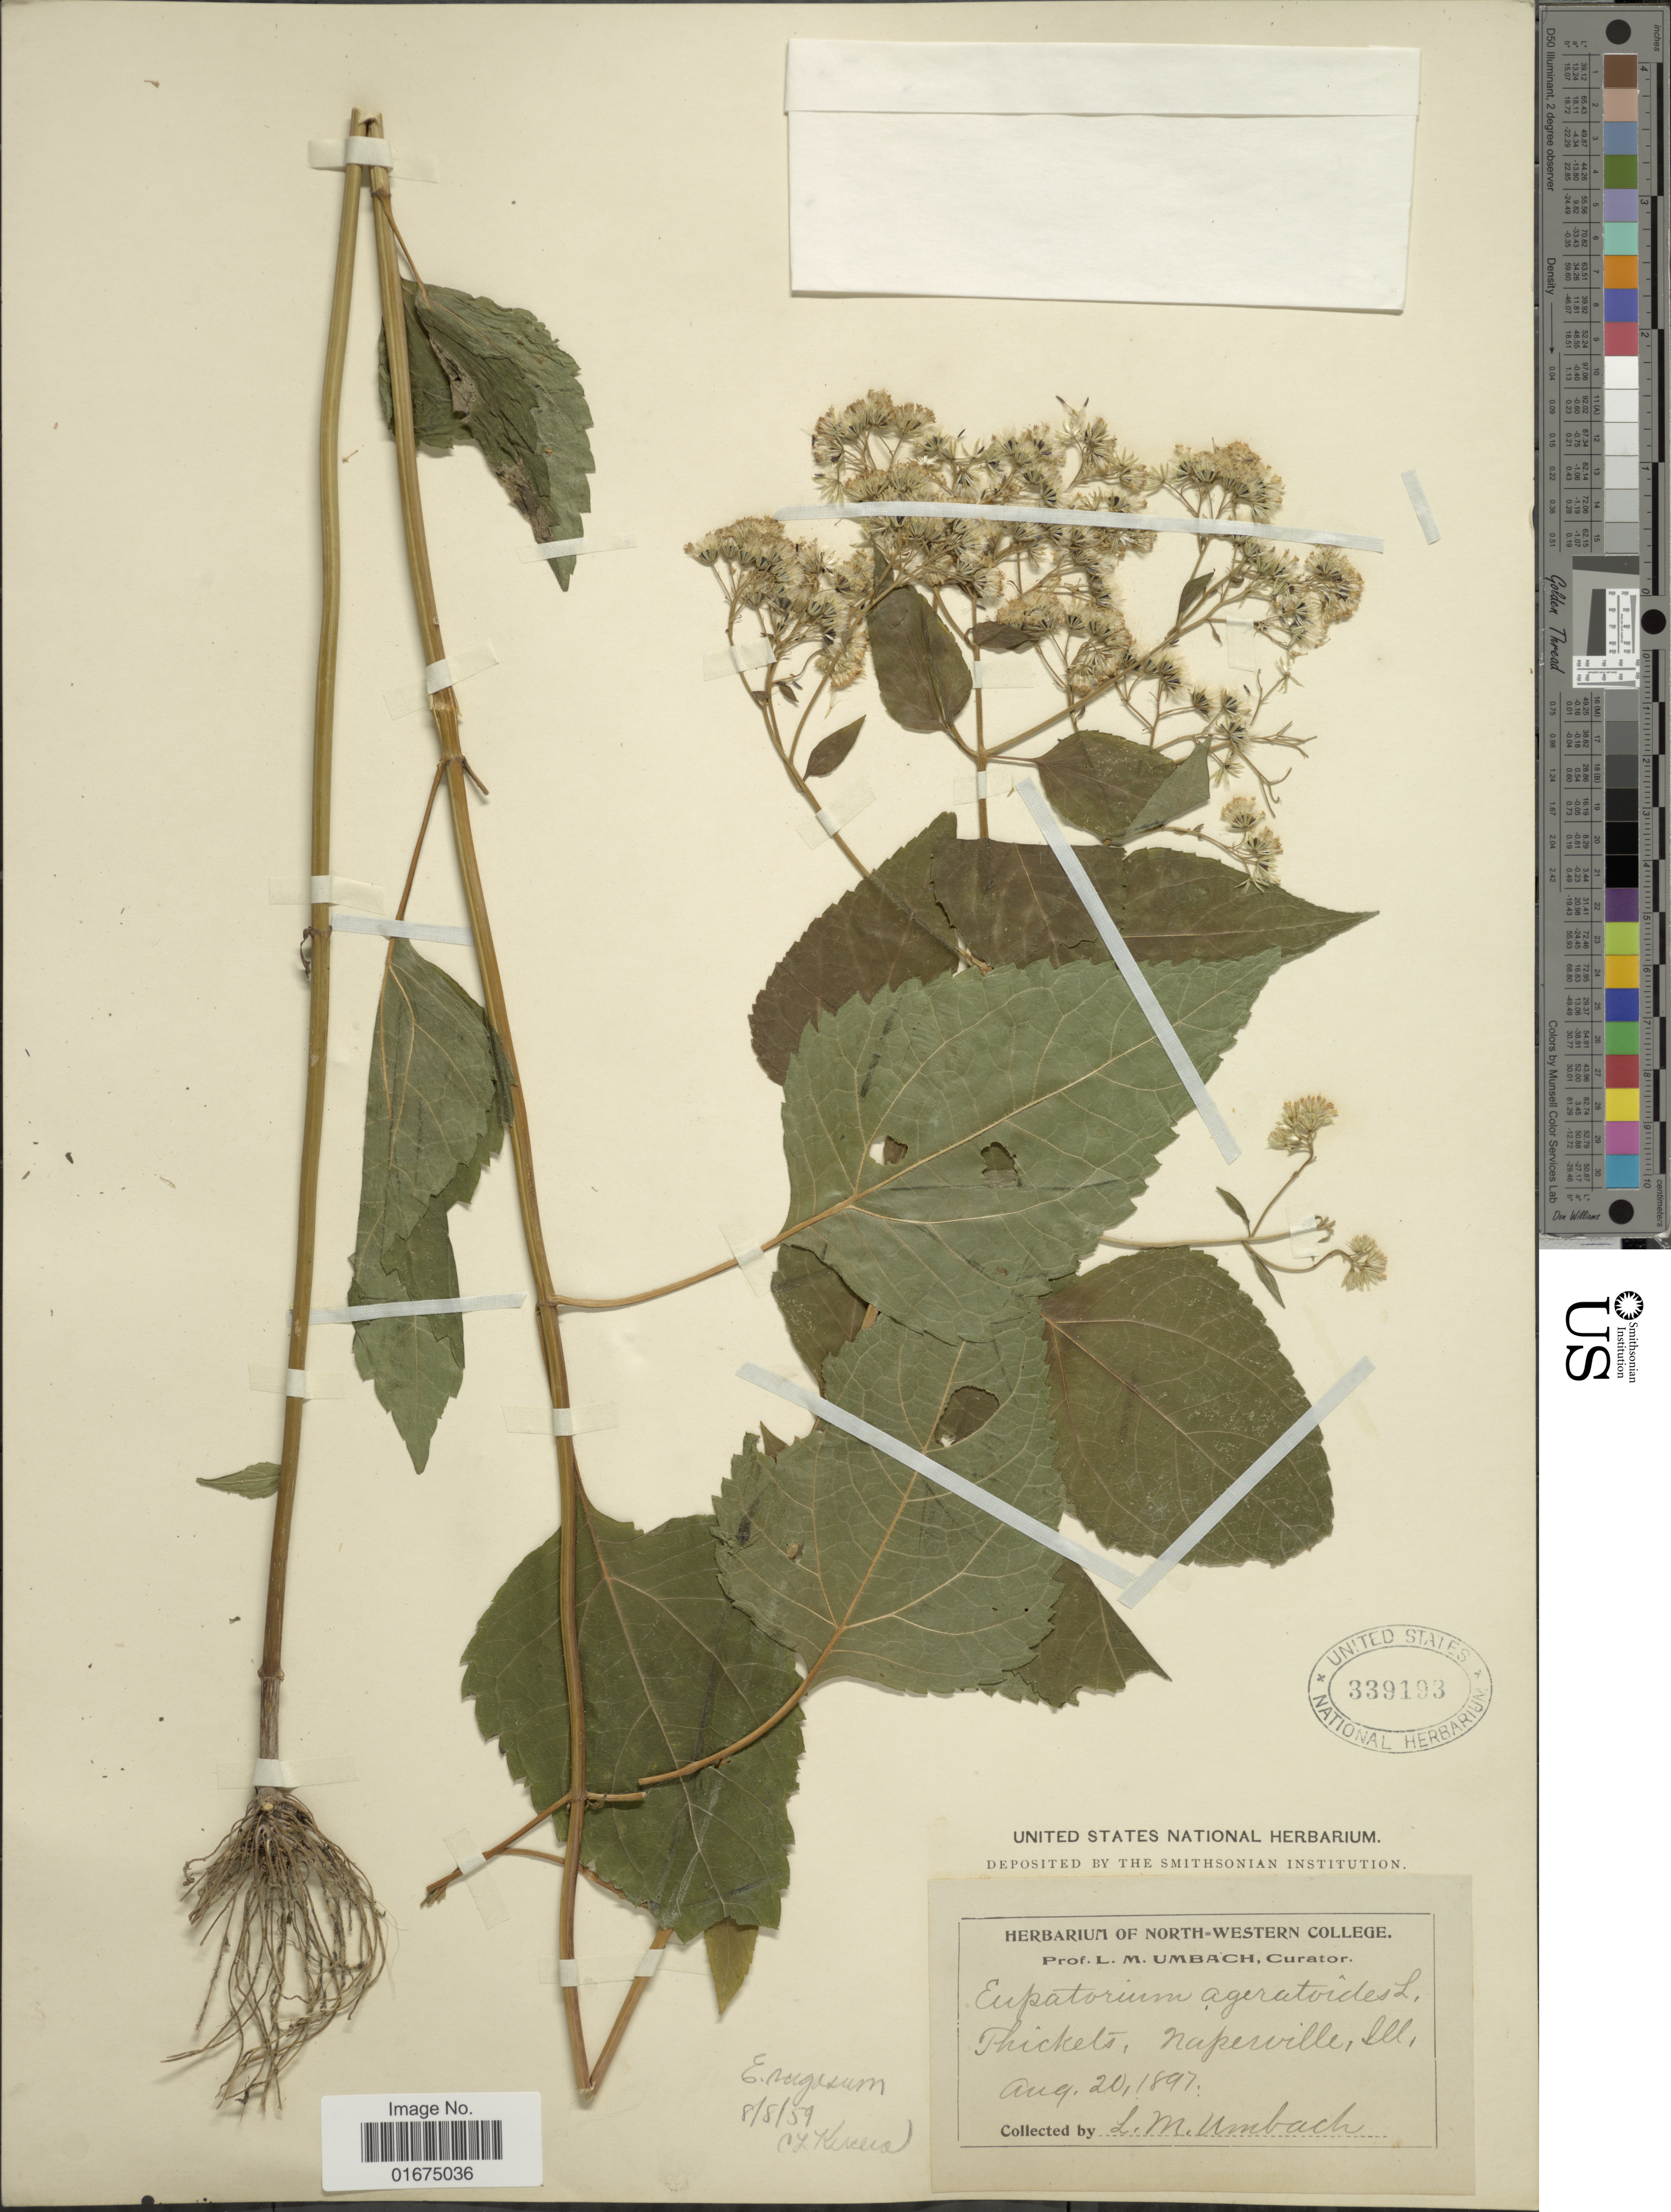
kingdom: Plantae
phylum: Tracheophyta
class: Magnoliopsida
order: Asterales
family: Asteraceae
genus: Ageratina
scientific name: Ageratina altissima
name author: (L.) R.M. King & H. Rob.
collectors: L. M. Umbach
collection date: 1897-08-20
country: United States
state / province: Illinois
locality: Thickets, Naperville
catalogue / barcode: US 339193